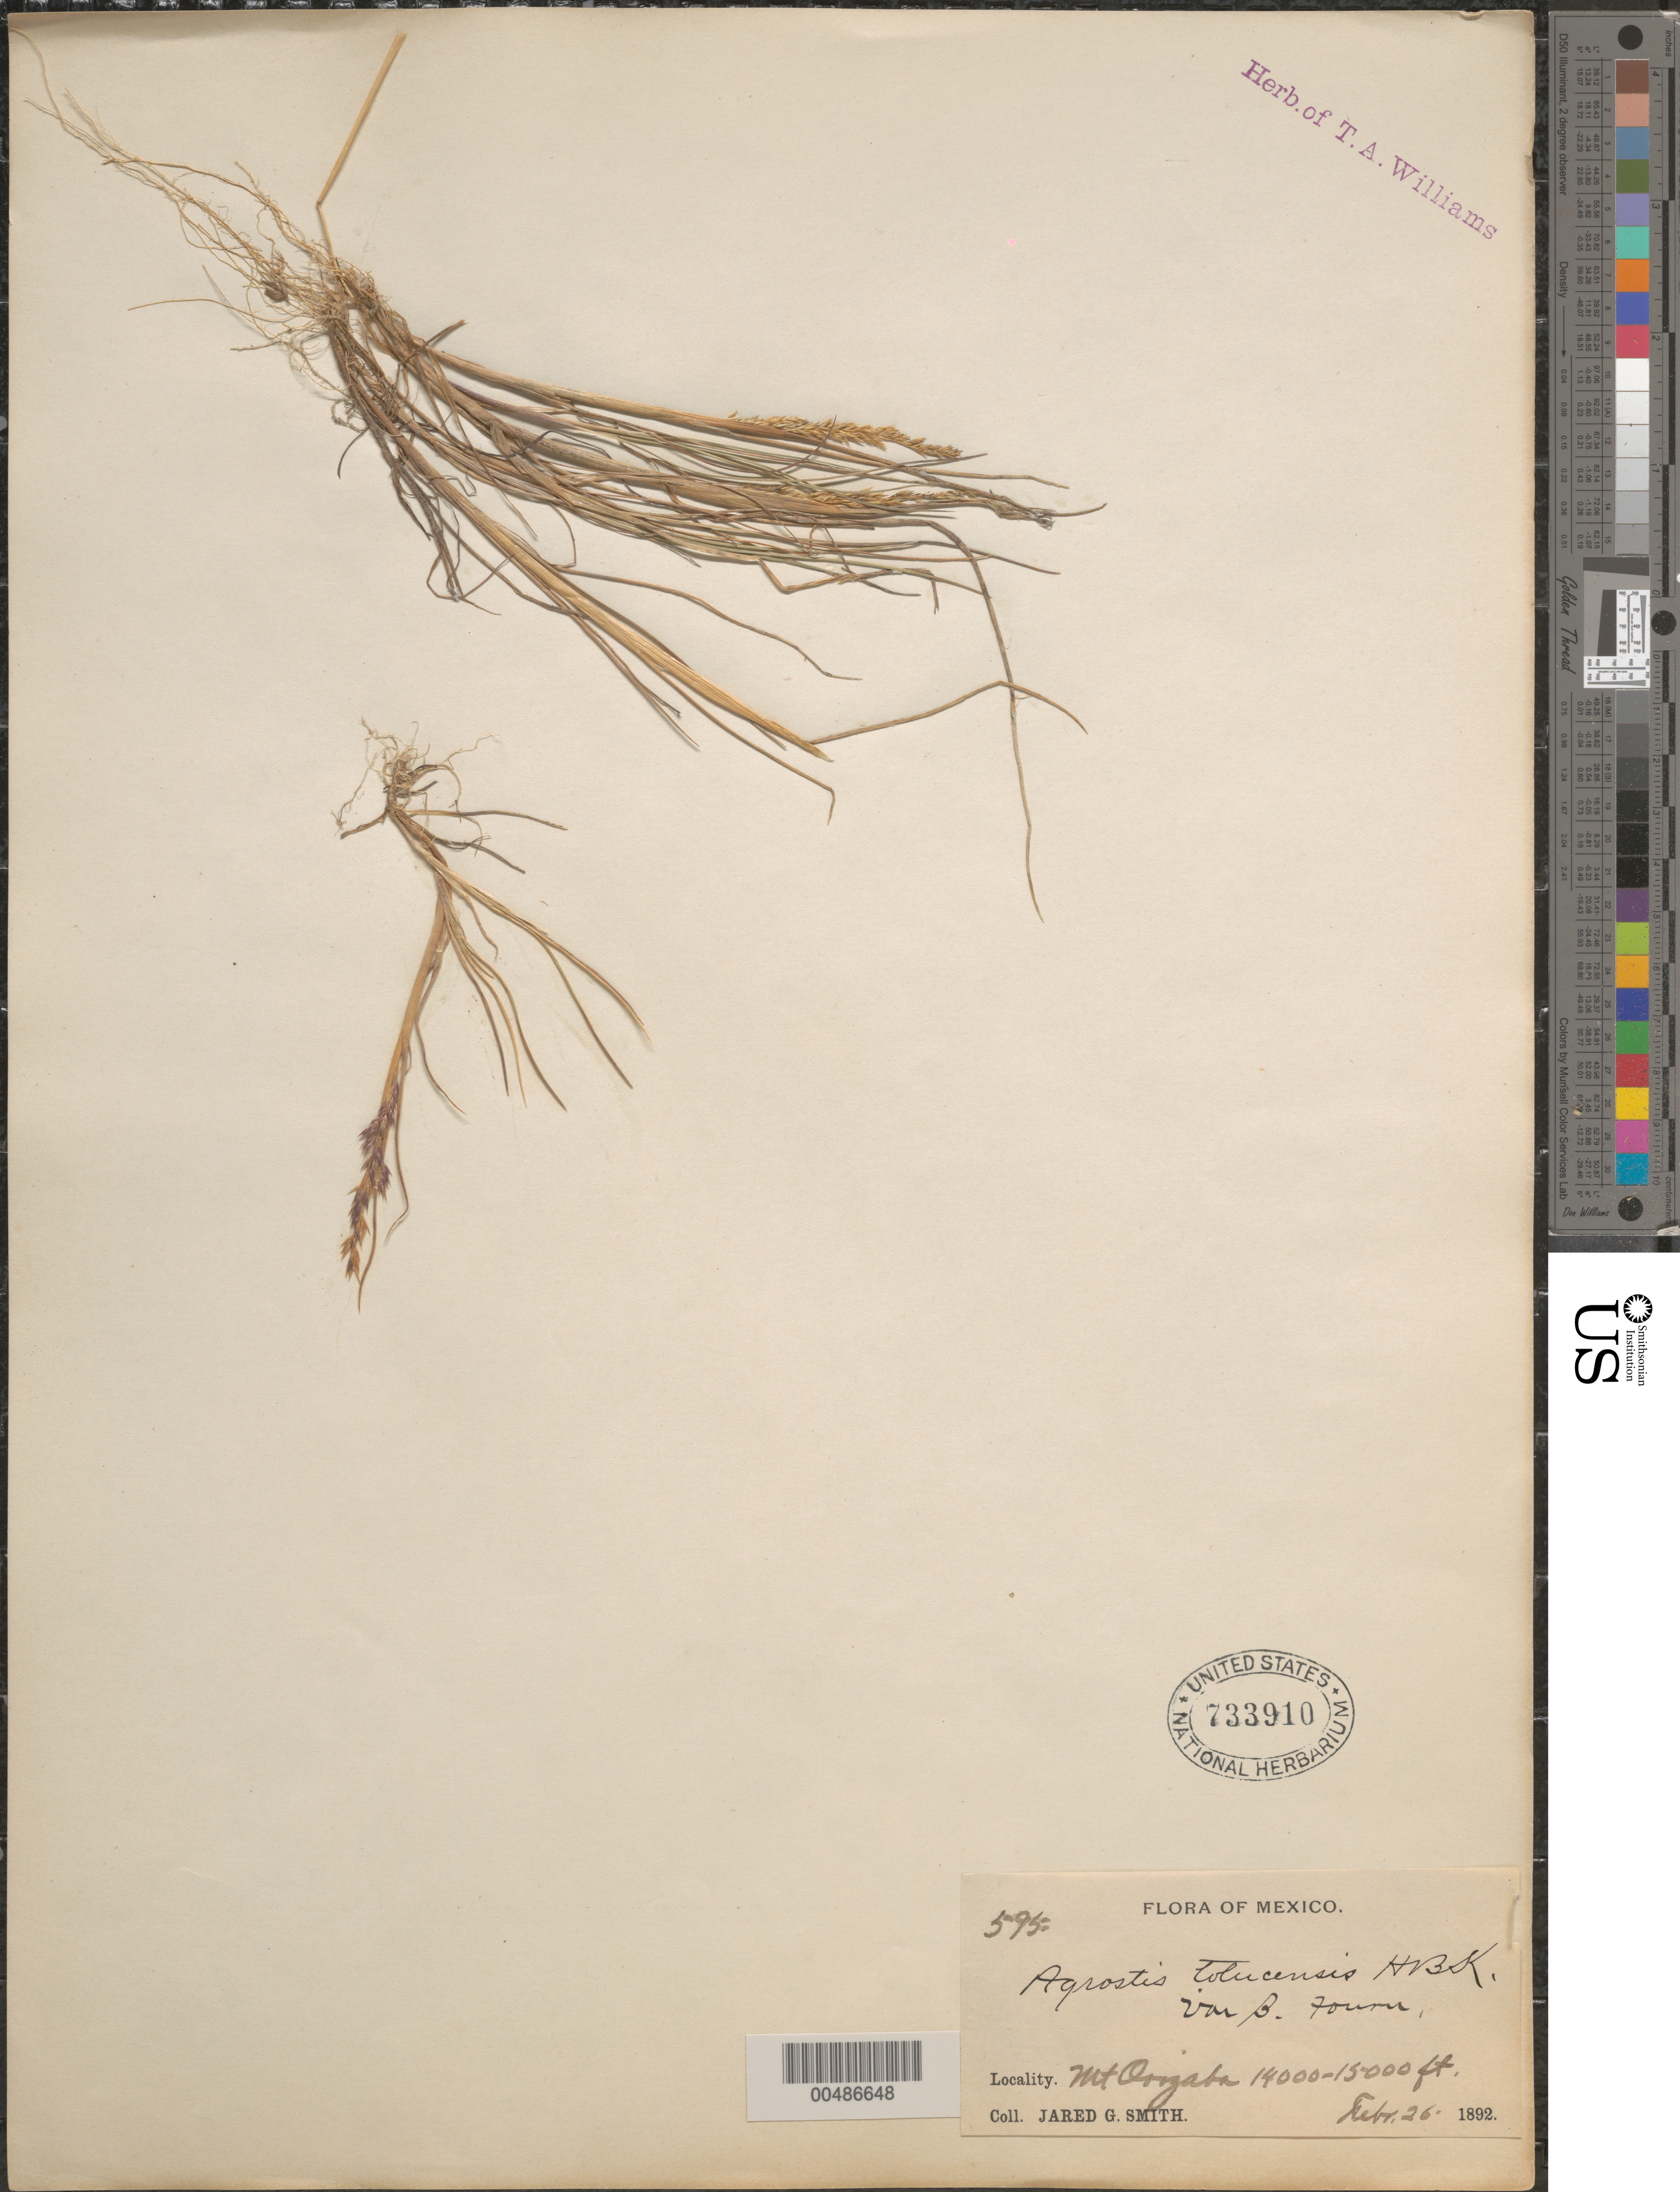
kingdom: Plantae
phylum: Tracheophyta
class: Liliopsida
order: Poales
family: Poaceae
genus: Agrostis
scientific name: Agrostis tolucensis Kunth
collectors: J. G. Smith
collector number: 595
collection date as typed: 26 Feb 1892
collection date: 1892-02-26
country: Mexico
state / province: Veracruz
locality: Mt Orizaba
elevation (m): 4267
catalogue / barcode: US 733910